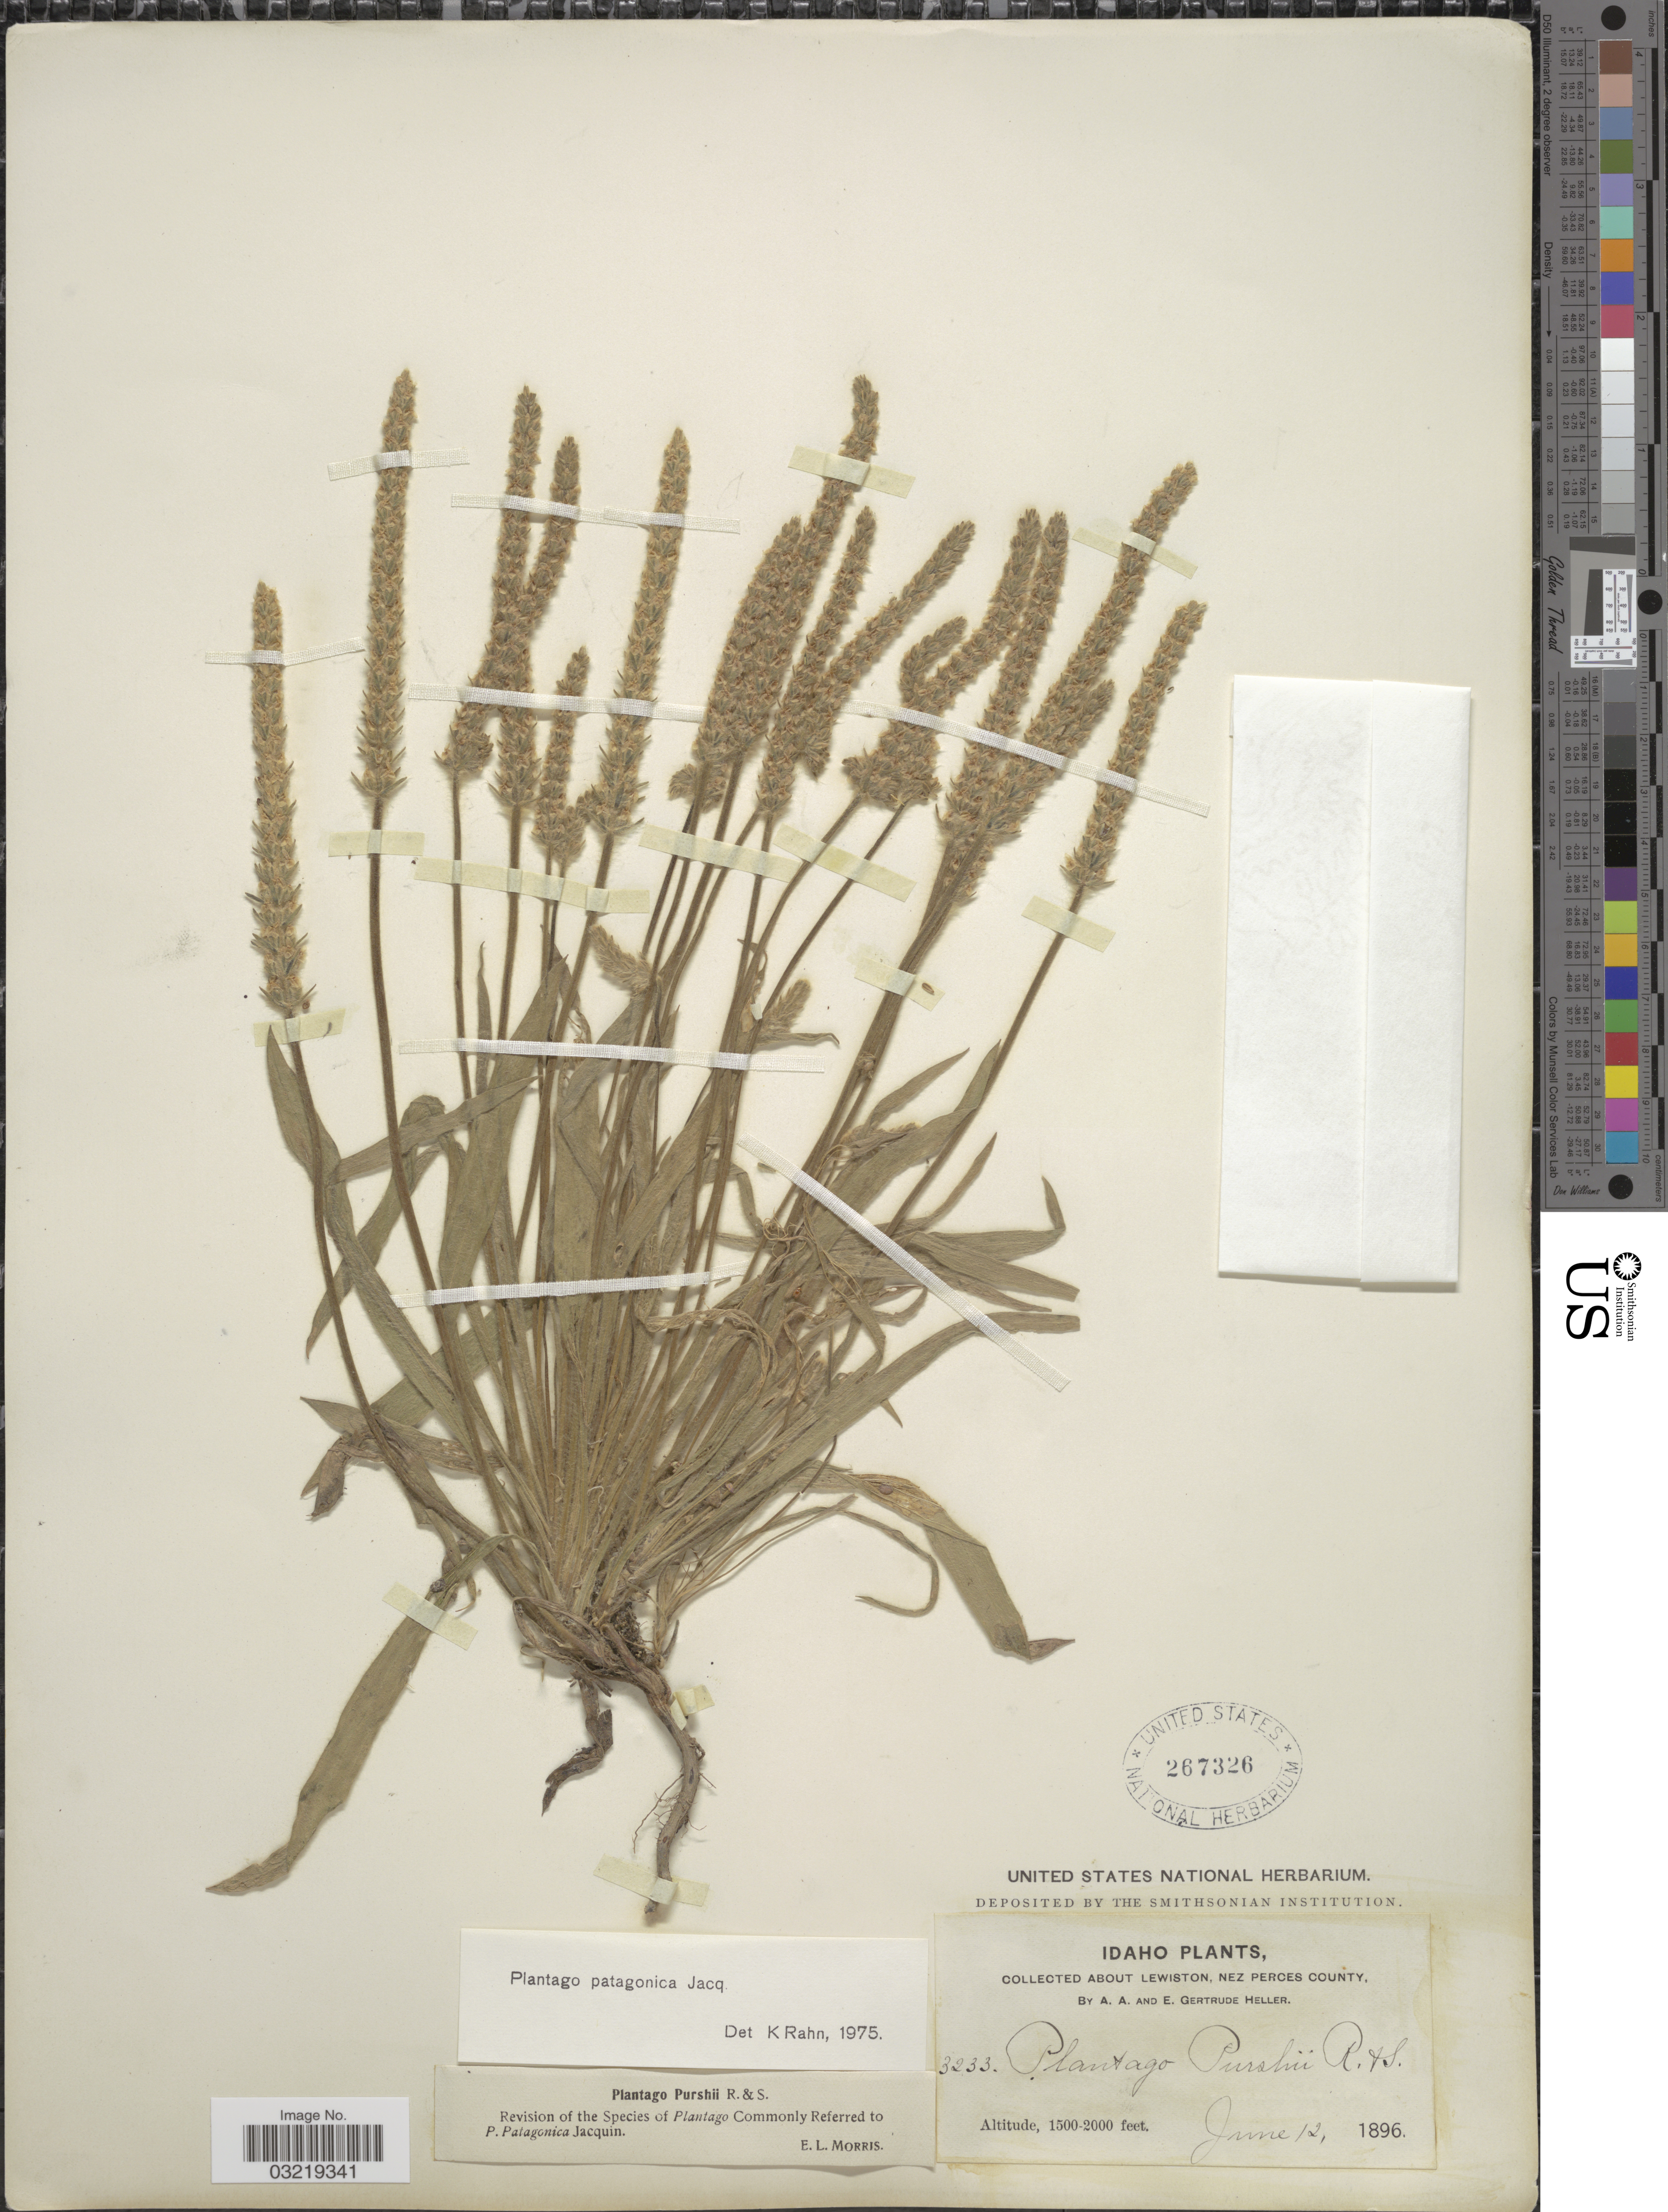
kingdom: Plantae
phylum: Tracheophyta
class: Magnoliopsida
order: Lamiales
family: Plantaginaceae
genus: Plantago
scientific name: Plantago patagonica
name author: Jacq.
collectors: A. A. Heller & E. G. Heller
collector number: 3233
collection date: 1896-06-12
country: United States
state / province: Idaho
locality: About Lewiston, Nez Perces County.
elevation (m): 457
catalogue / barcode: US 267326